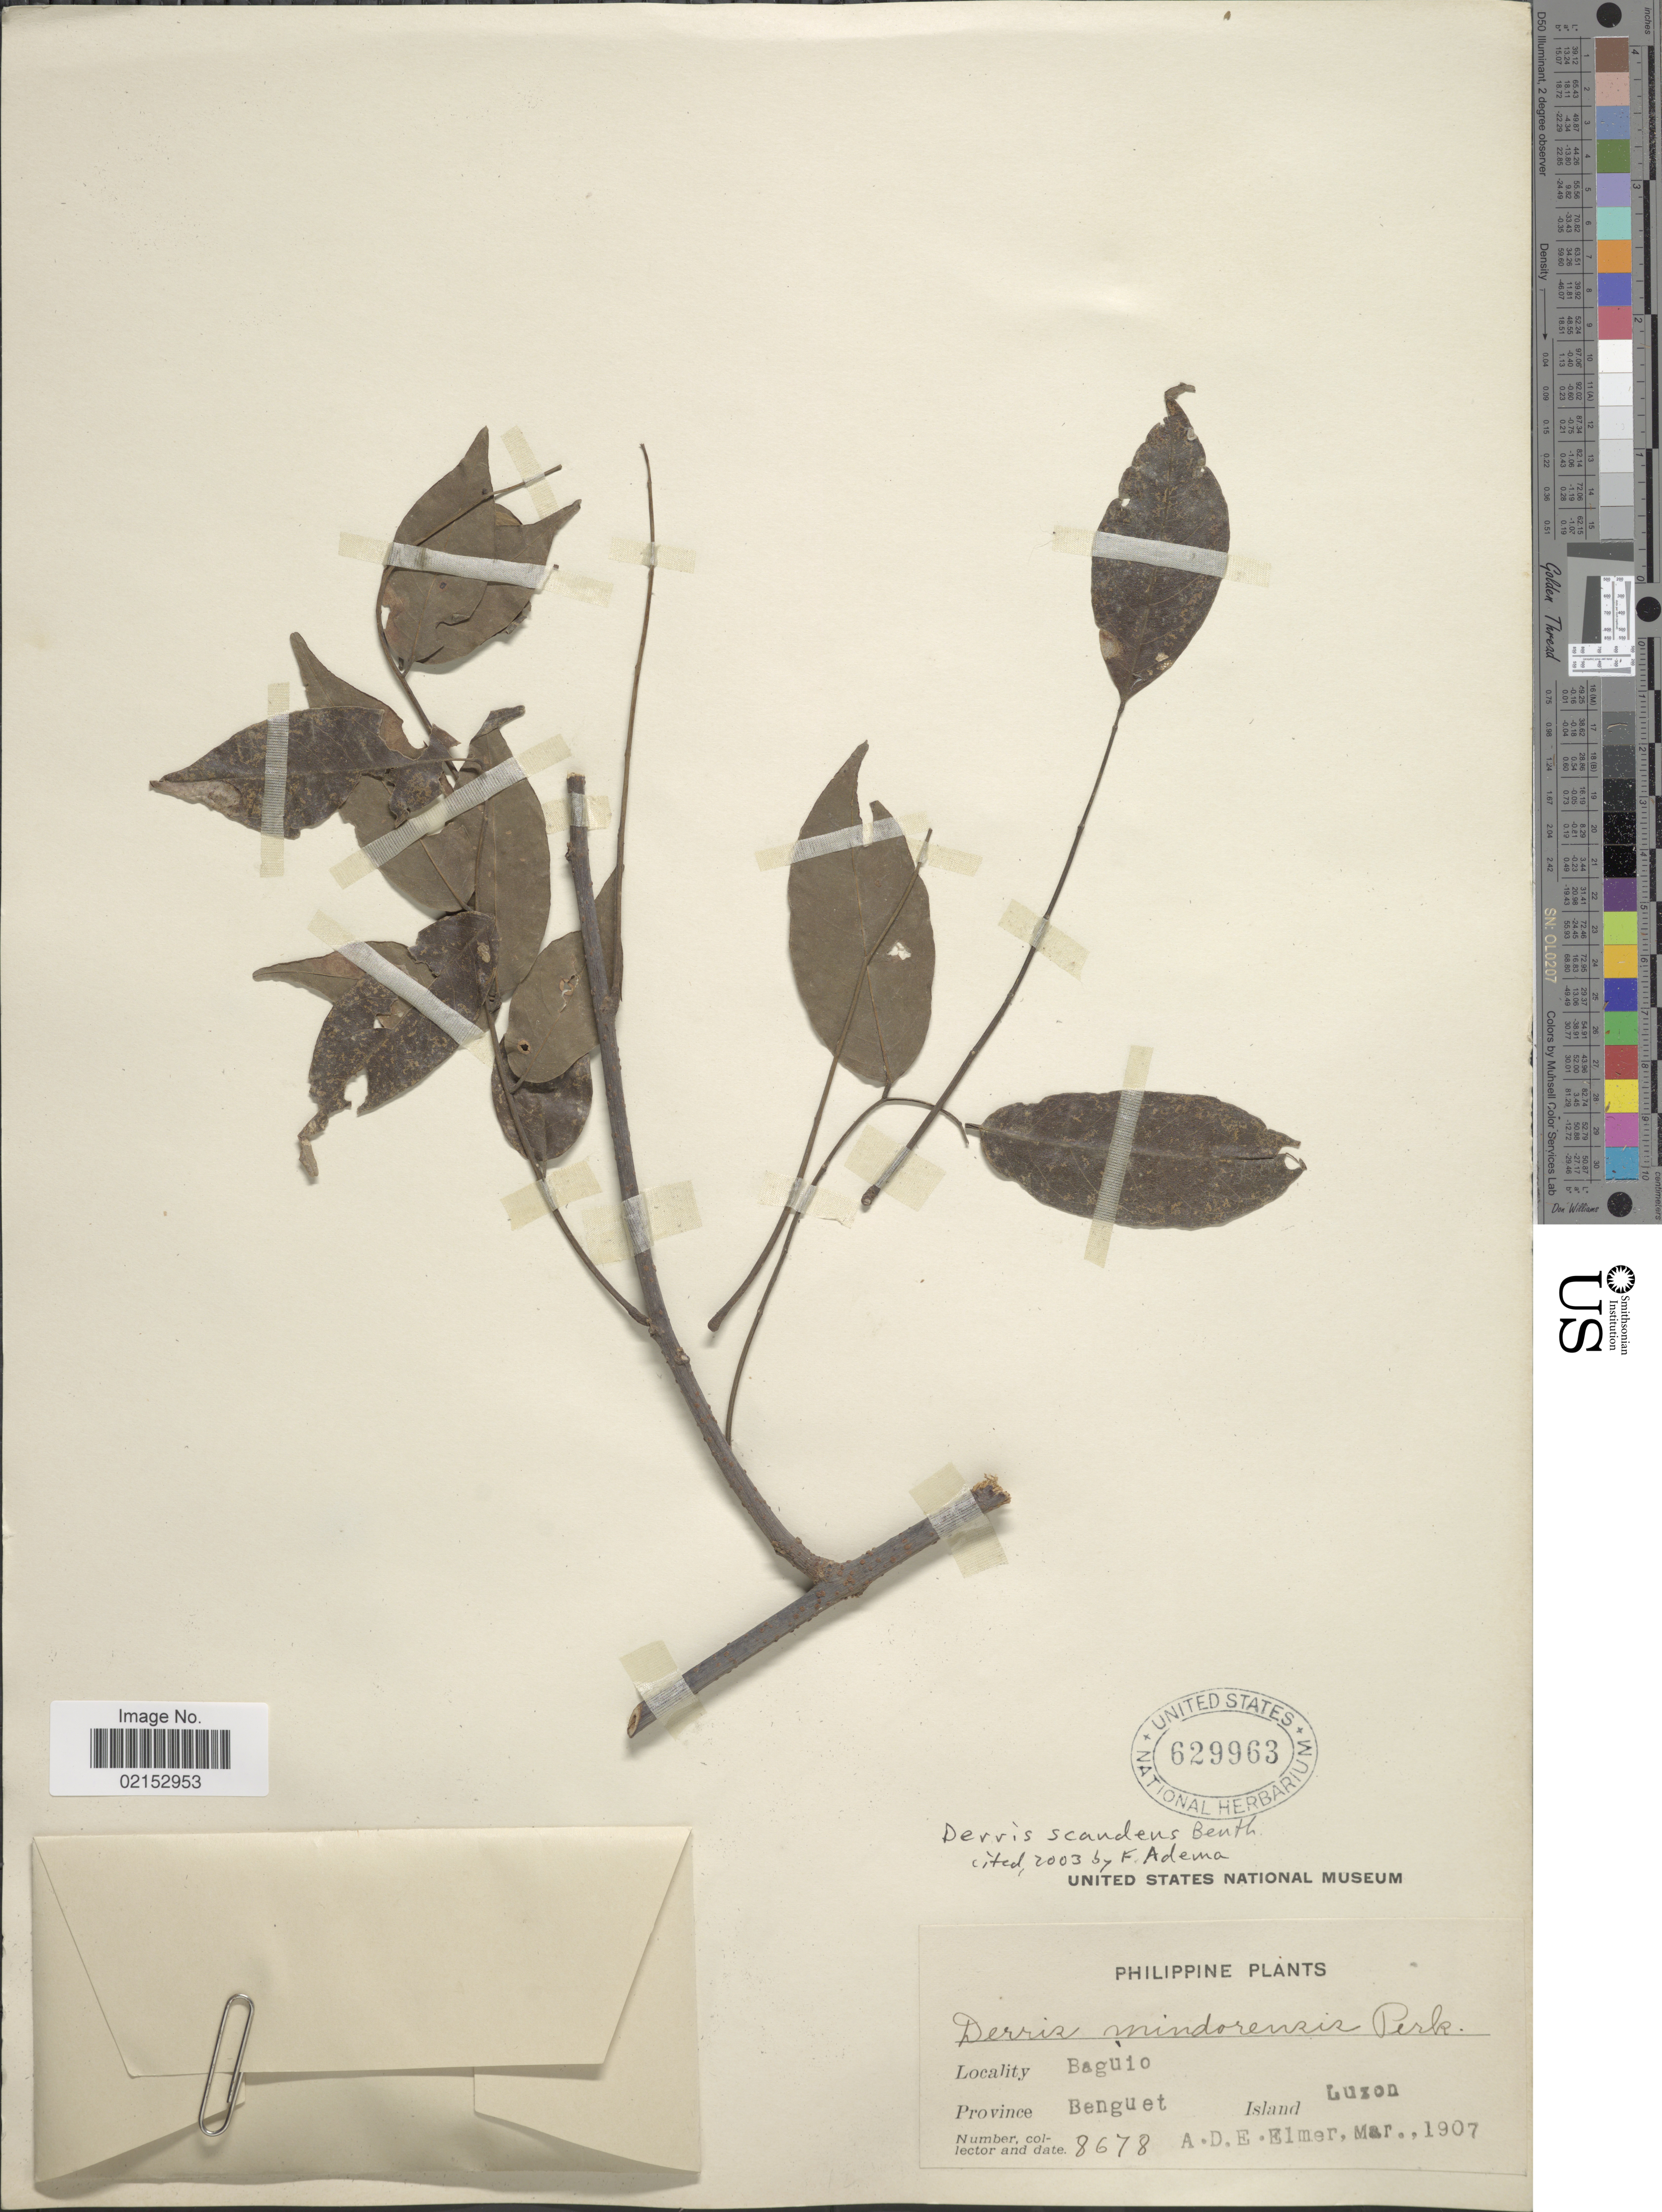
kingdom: Plantae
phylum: Tracheophyta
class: Magnoliopsida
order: Fabales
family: Fabaceae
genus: Brachypterum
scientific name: Brachypterum scandens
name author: (Roxb.) Miq.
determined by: Strong, Mark T., (BOT), Smithsonian Institution - National Museum of Natural History (UNITED STATES)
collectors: A. D. E. Elmer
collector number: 8678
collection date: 1907-03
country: Philippines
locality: Baguio, Province Benguet, Island Luzon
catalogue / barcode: US 629963